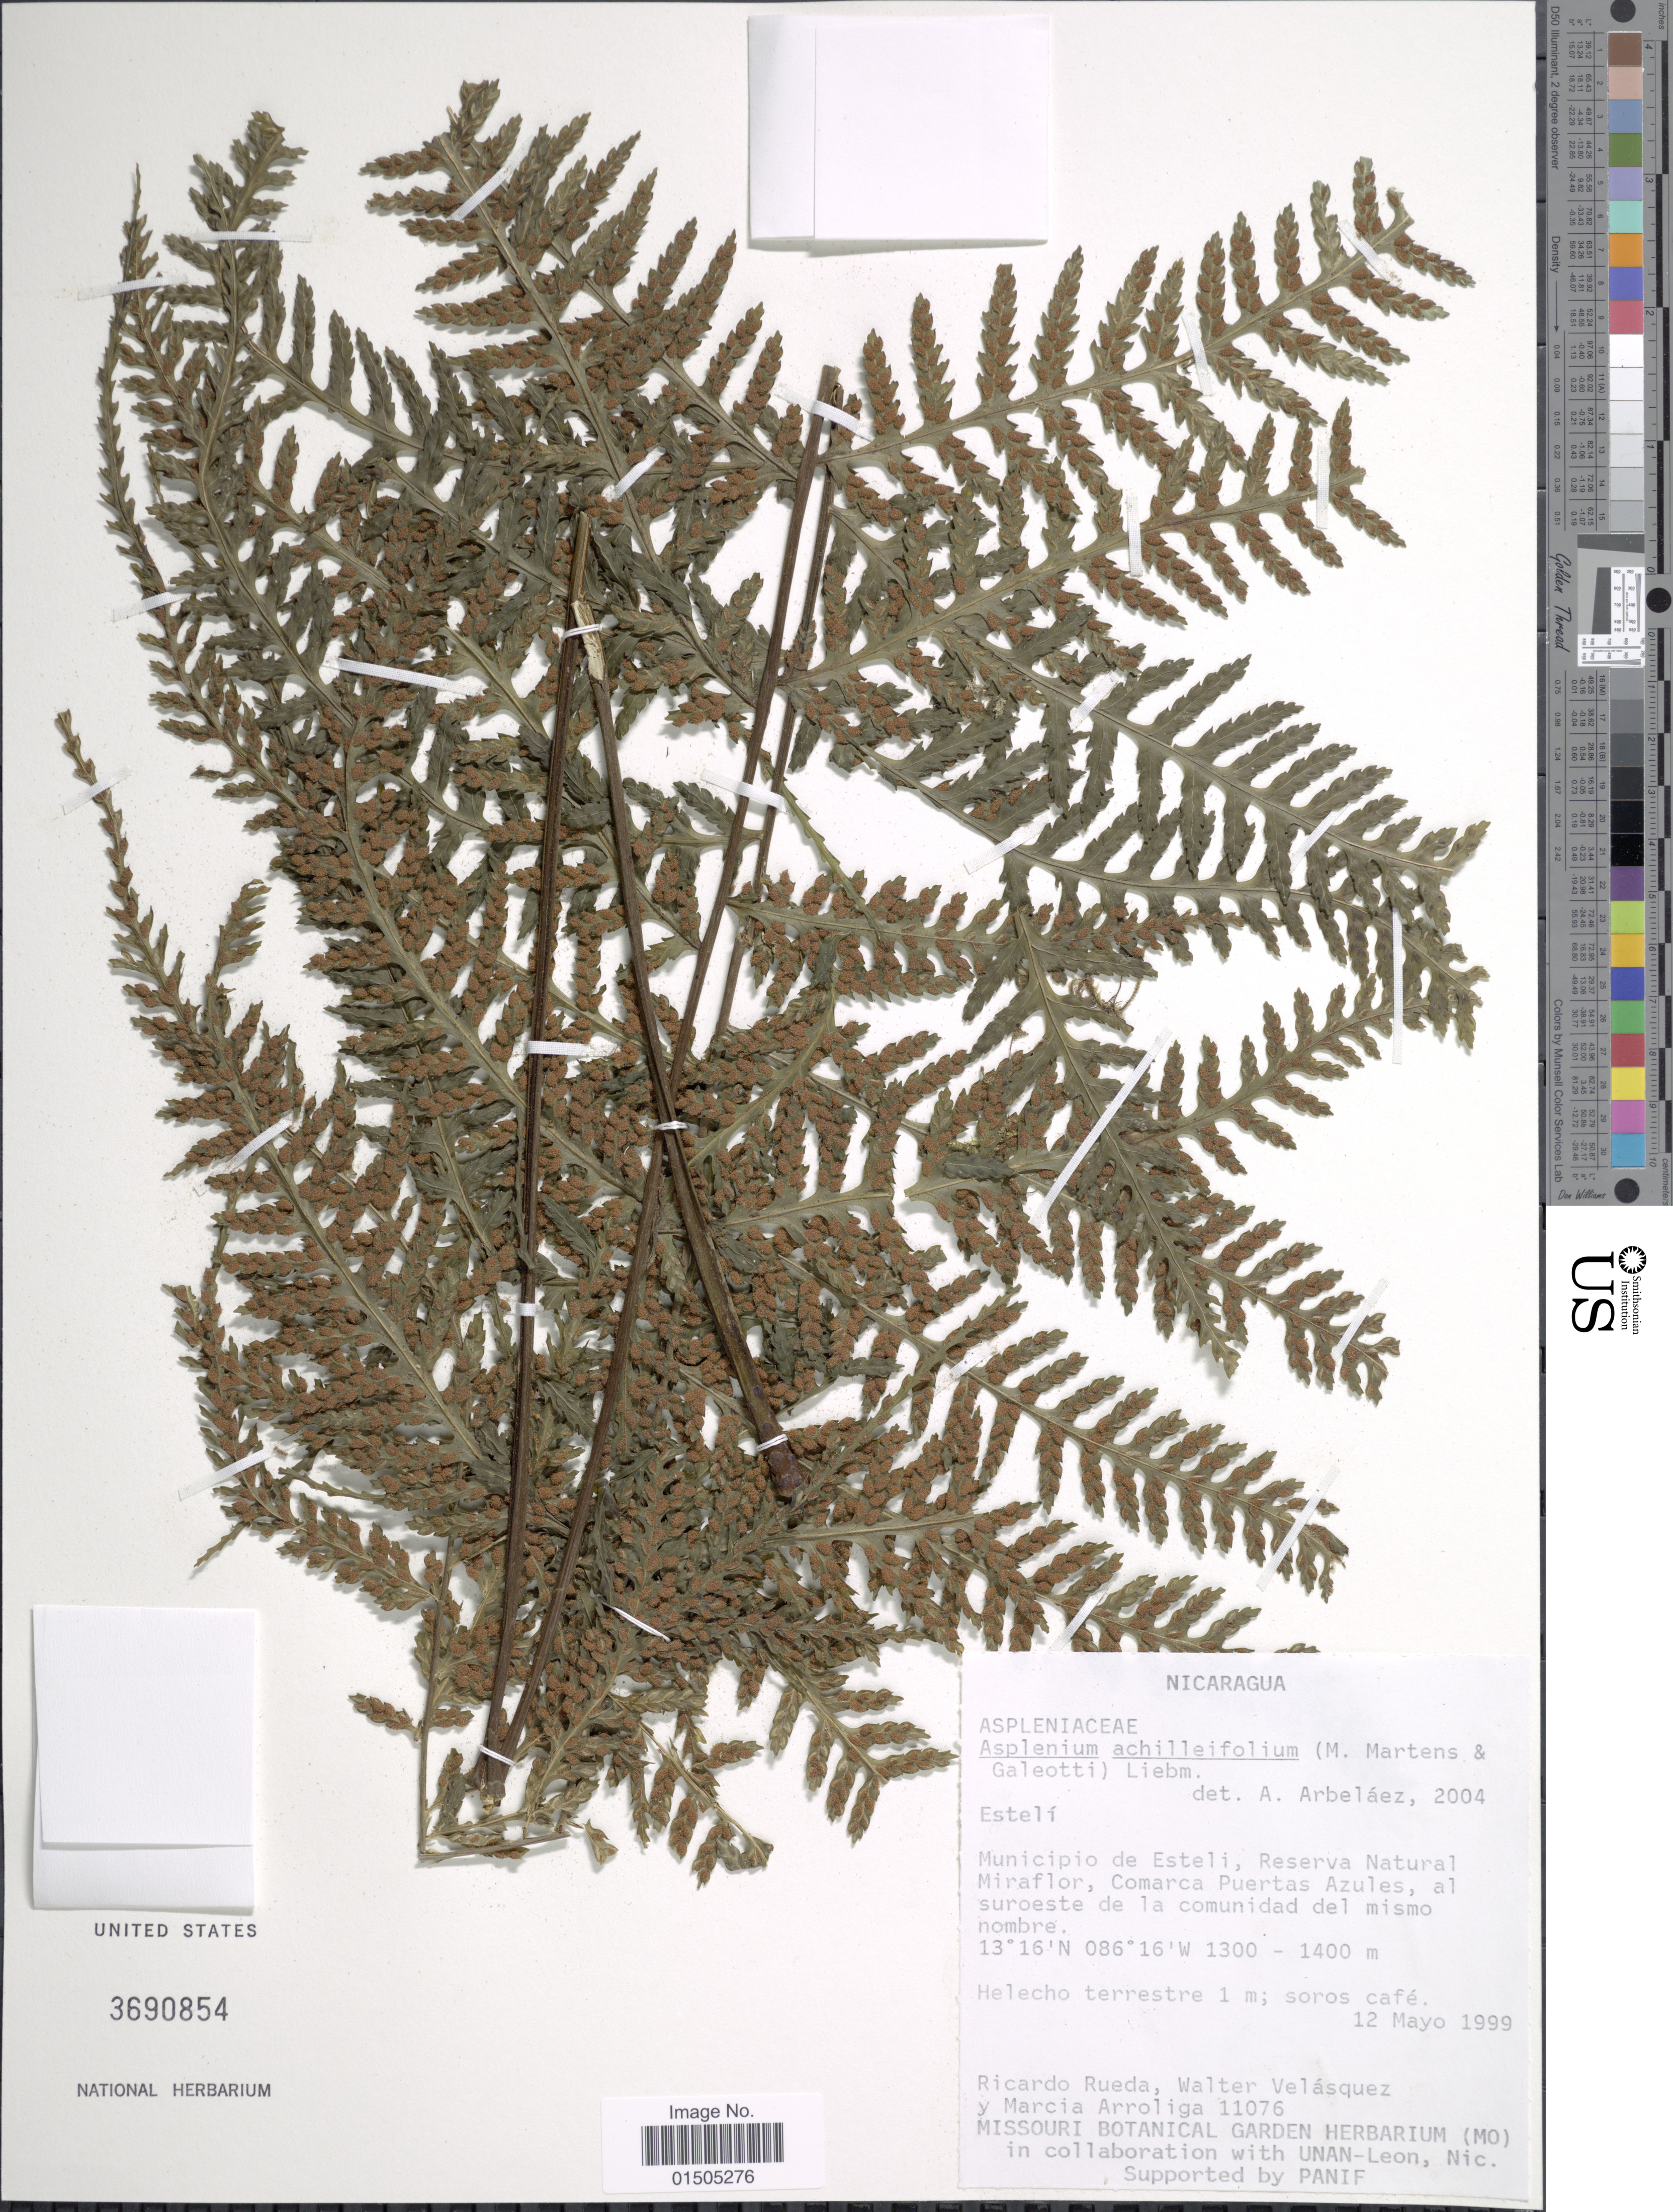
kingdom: Plantae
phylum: Tracheophyta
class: Polypodiopsida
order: Polypodiales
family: Aspleniaceae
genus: Asplenium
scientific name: Asplenium achilleifolium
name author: (M. Martens & Galeotti) Liebm.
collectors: R. Rueda, W. Velasquez & M. Arroliga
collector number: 11076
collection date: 1999-05-12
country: Nicaragua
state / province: Esteli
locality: Municipio de Esteli, Reserva Natural Miraflor, Comarca Puertas Azules, al suroeste de la comunidad del mismo nombre.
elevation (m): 1300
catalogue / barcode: US 3690854